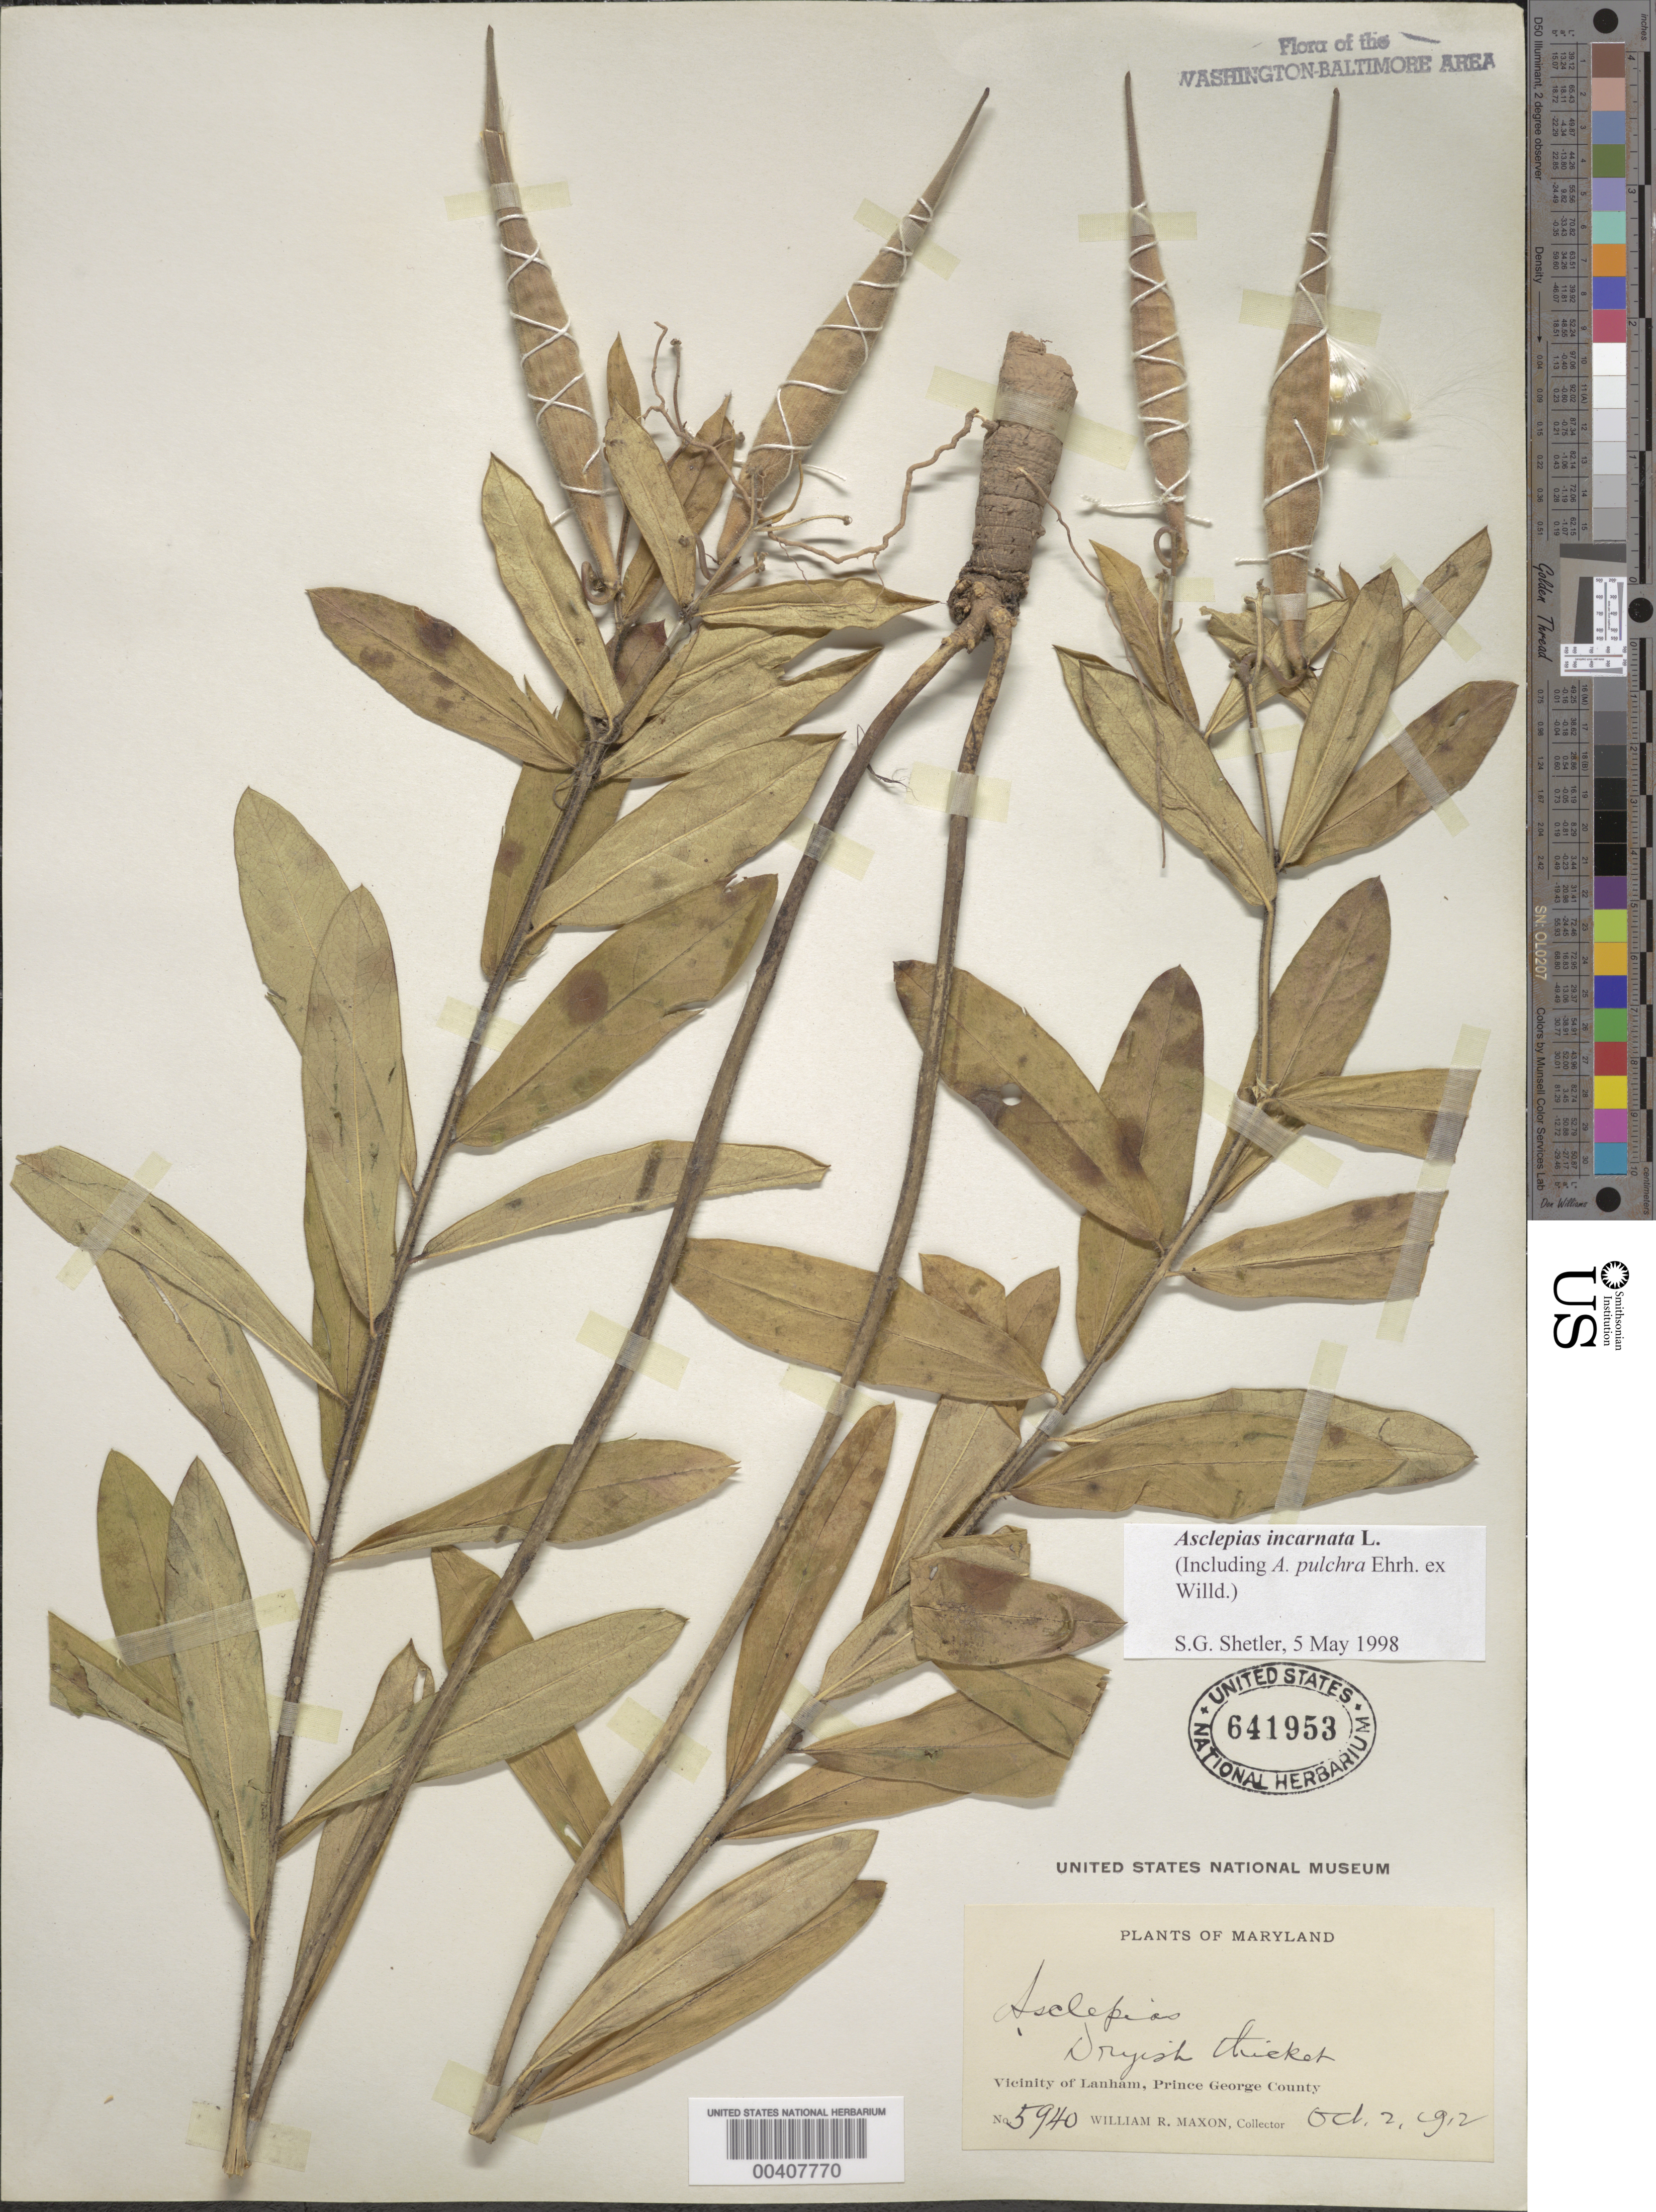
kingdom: Plantae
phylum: Tracheophyta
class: Magnoliopsida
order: Gentianales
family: Apocynaceae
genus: Asclepias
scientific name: Asclepias incarnata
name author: L.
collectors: W. R. Maxon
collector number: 5940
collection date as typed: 02 Oct 1912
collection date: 1912-10-02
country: United States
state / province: Maryland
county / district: Prince George's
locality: Lanham vicinity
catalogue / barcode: US 641953